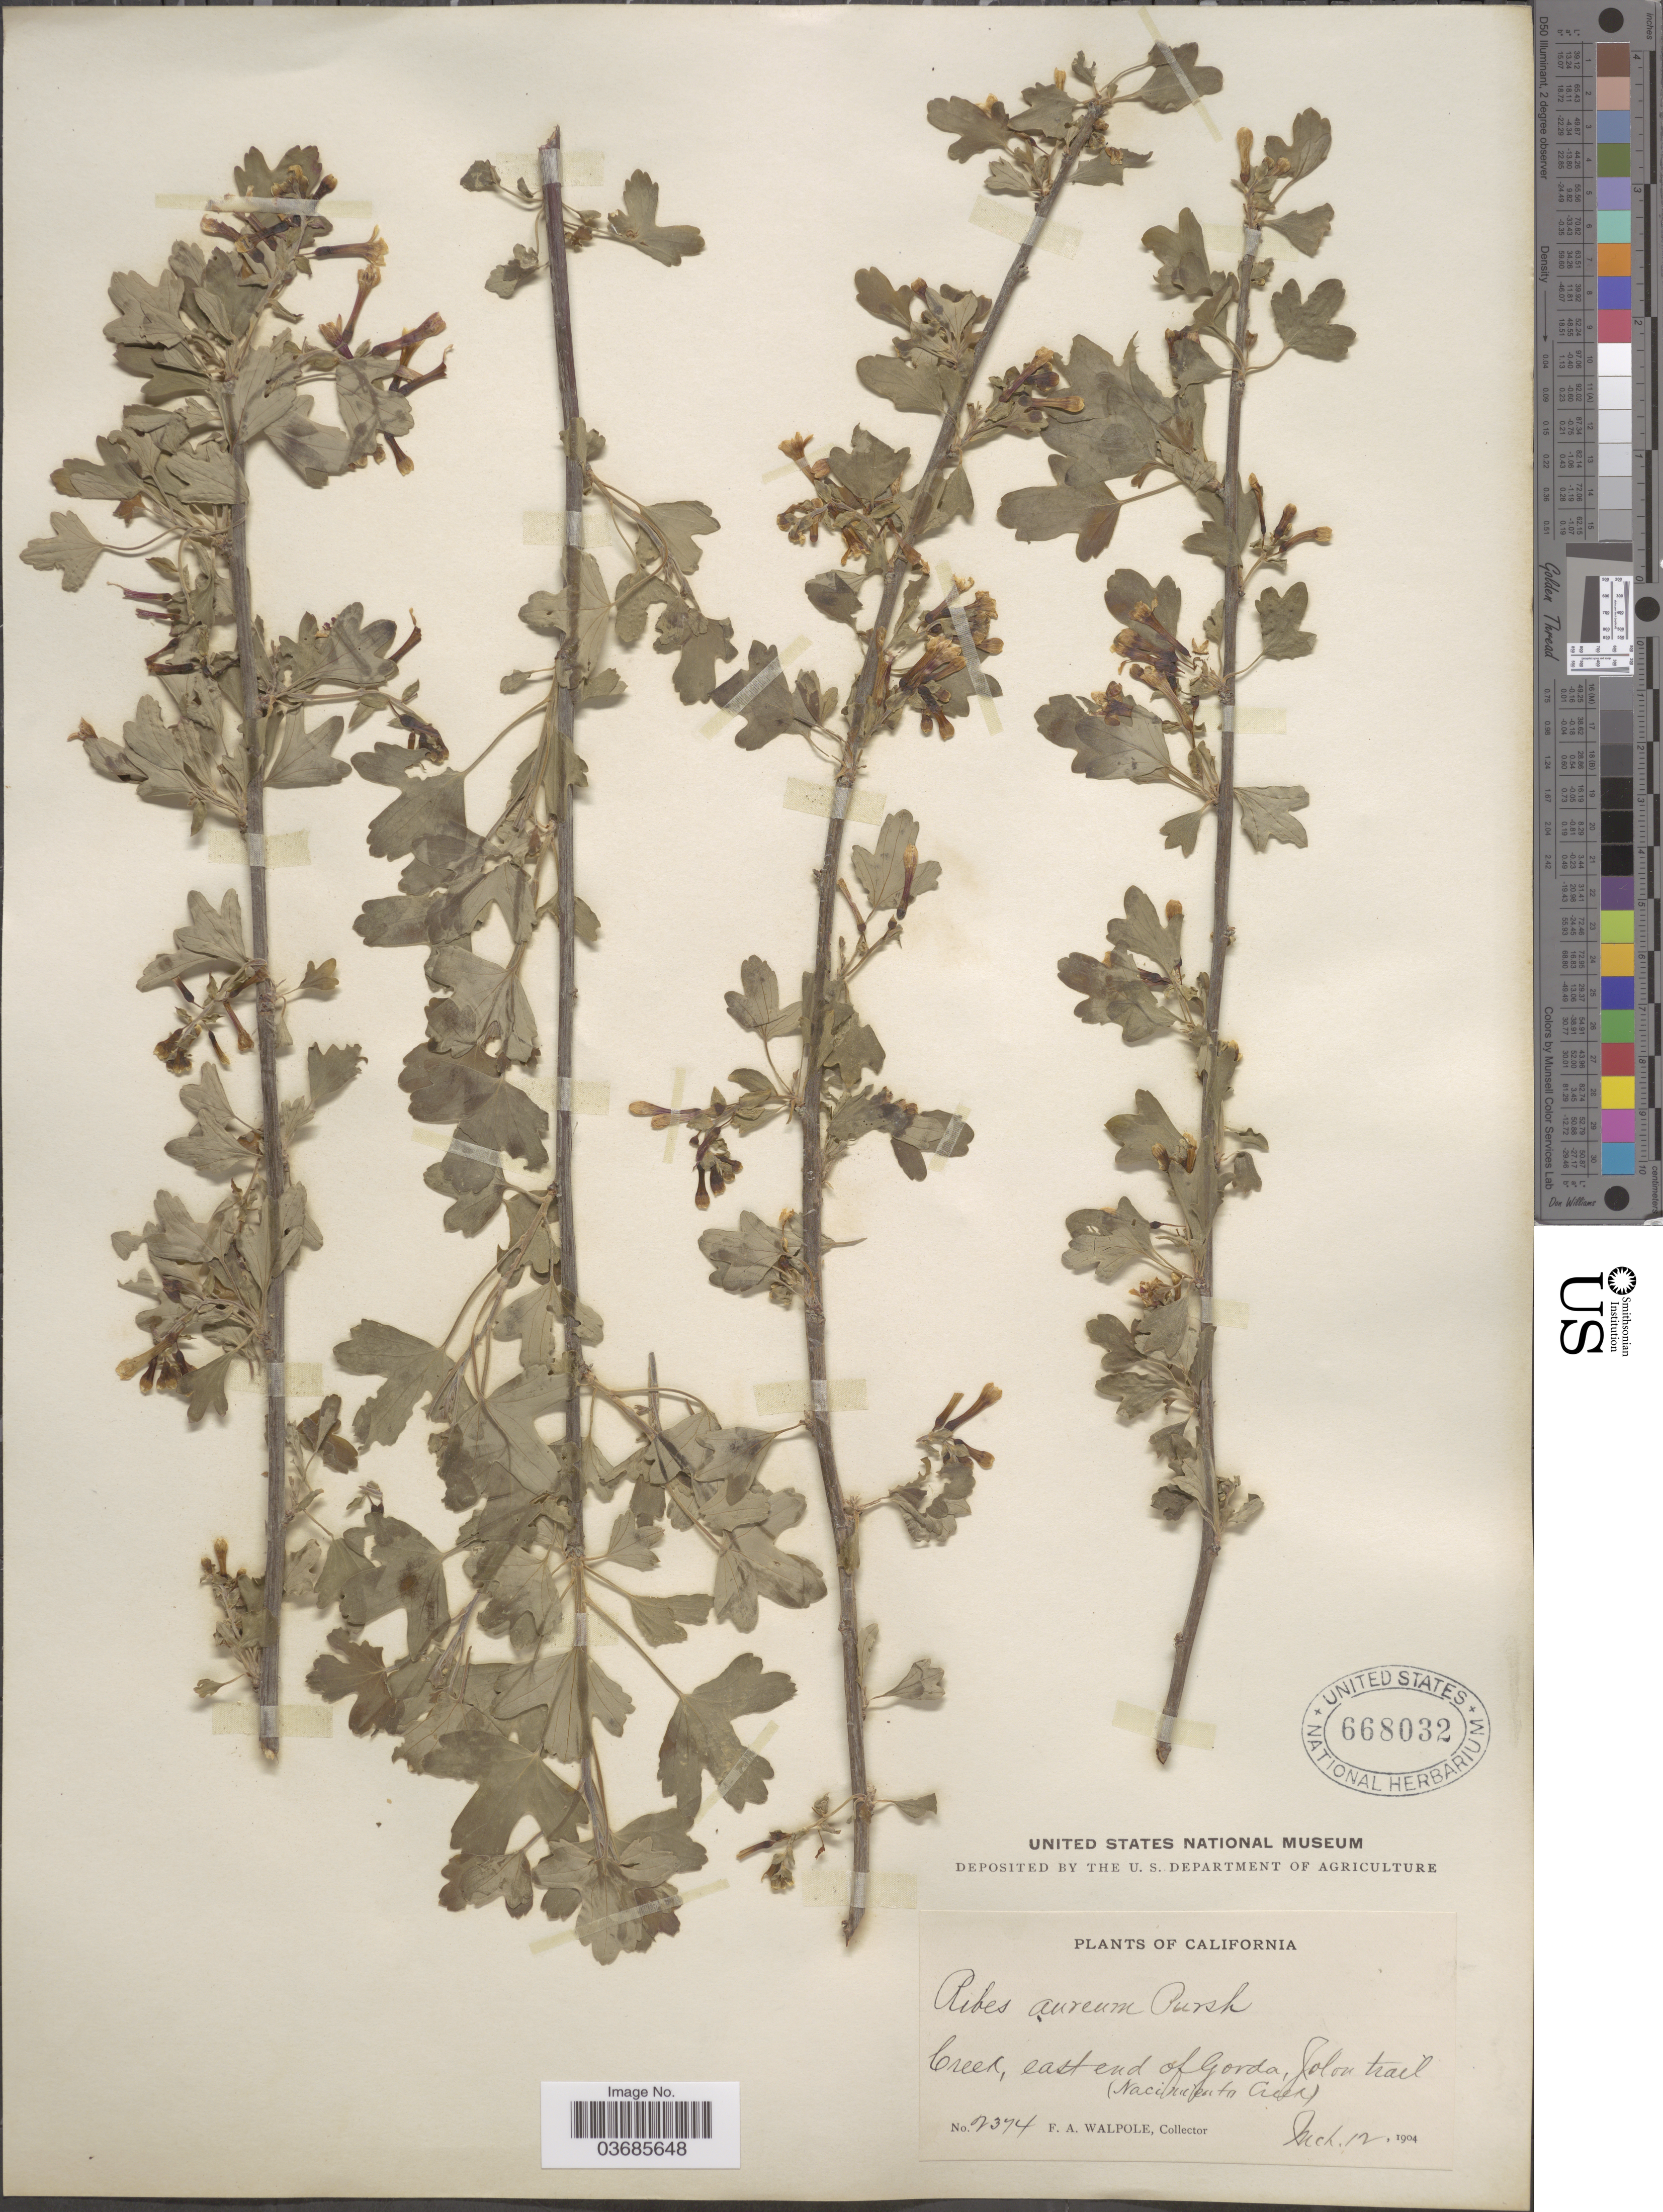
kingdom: Plantae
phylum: Tracheophyta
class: Magnoliopsida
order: Saxifragales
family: Grossulariaceae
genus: Ribes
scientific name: Ribes aureum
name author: Pursh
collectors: F. Walpole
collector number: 2374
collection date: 1904-03-12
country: United States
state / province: California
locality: Creek, east end of Gorda, Jolon trail (Nacimiento Creek).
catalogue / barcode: US 668032